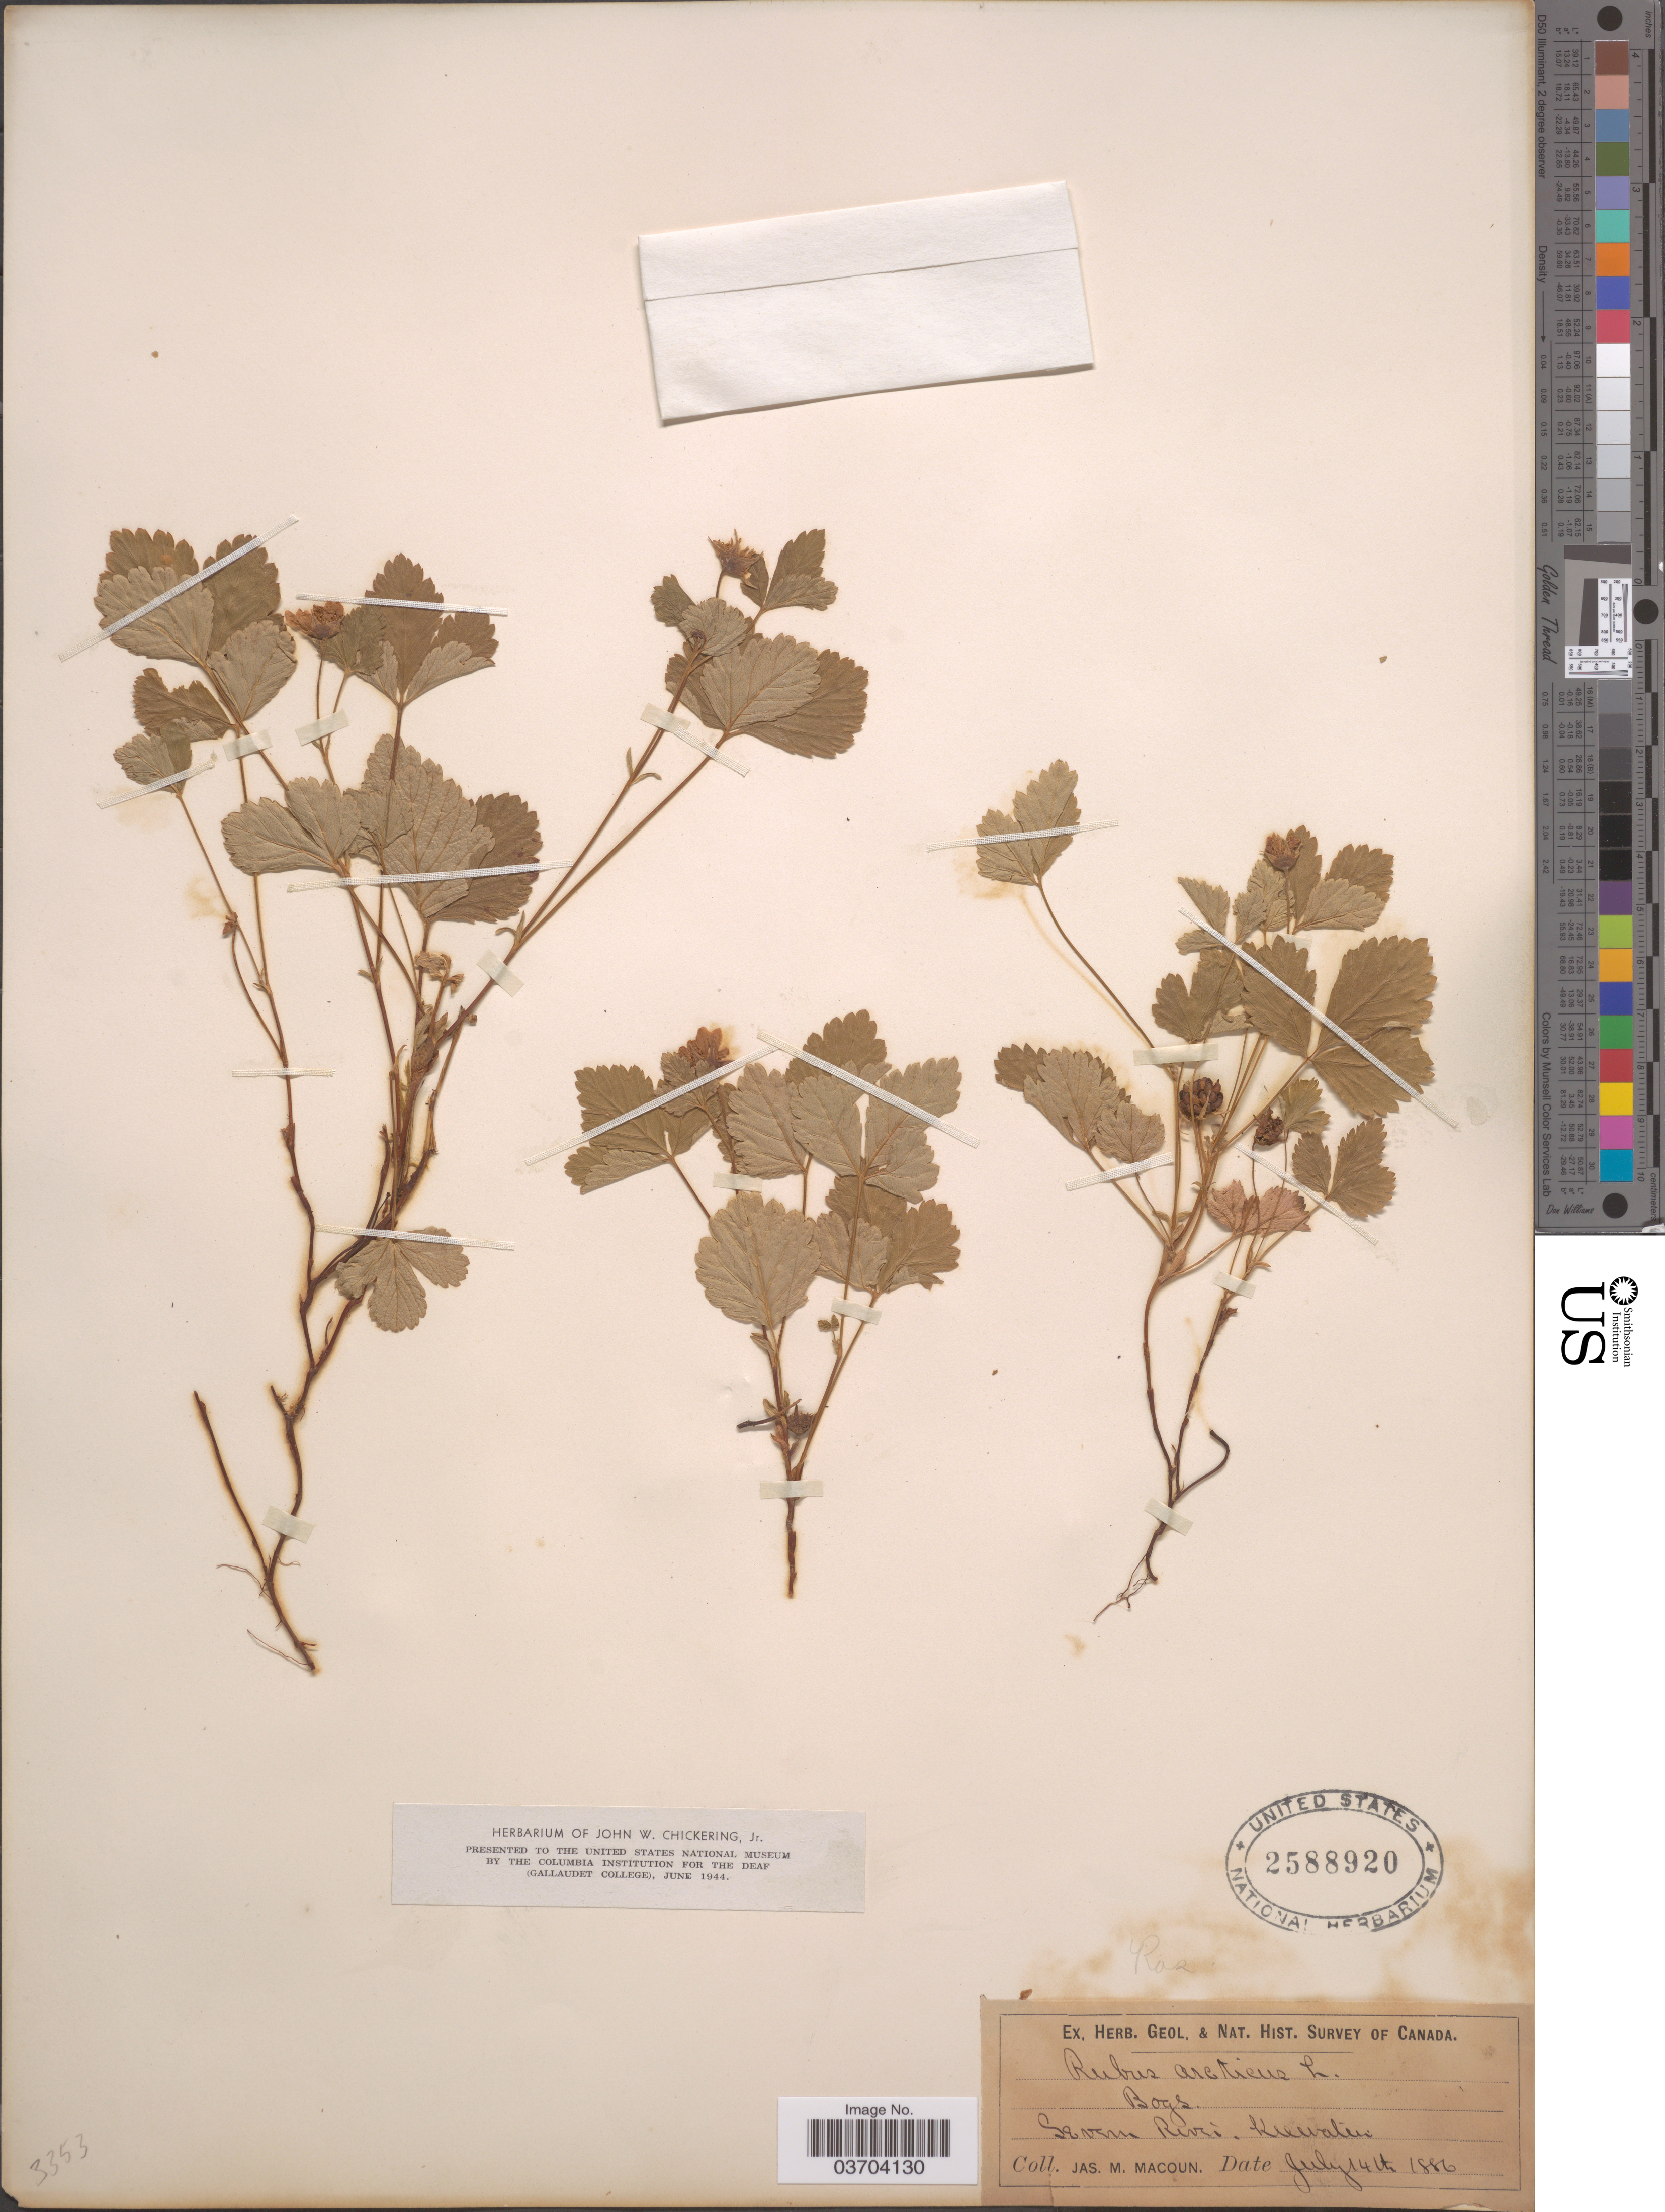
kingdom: Plantae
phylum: Tracheophyta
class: Magnoliopsida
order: Rosales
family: Rosaceae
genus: Rubus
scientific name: Rubus arcticus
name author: L.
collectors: J. M. Macoun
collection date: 1886-07-14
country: Canada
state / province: Ontario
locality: Severn River. Keewatin.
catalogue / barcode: US 2588920